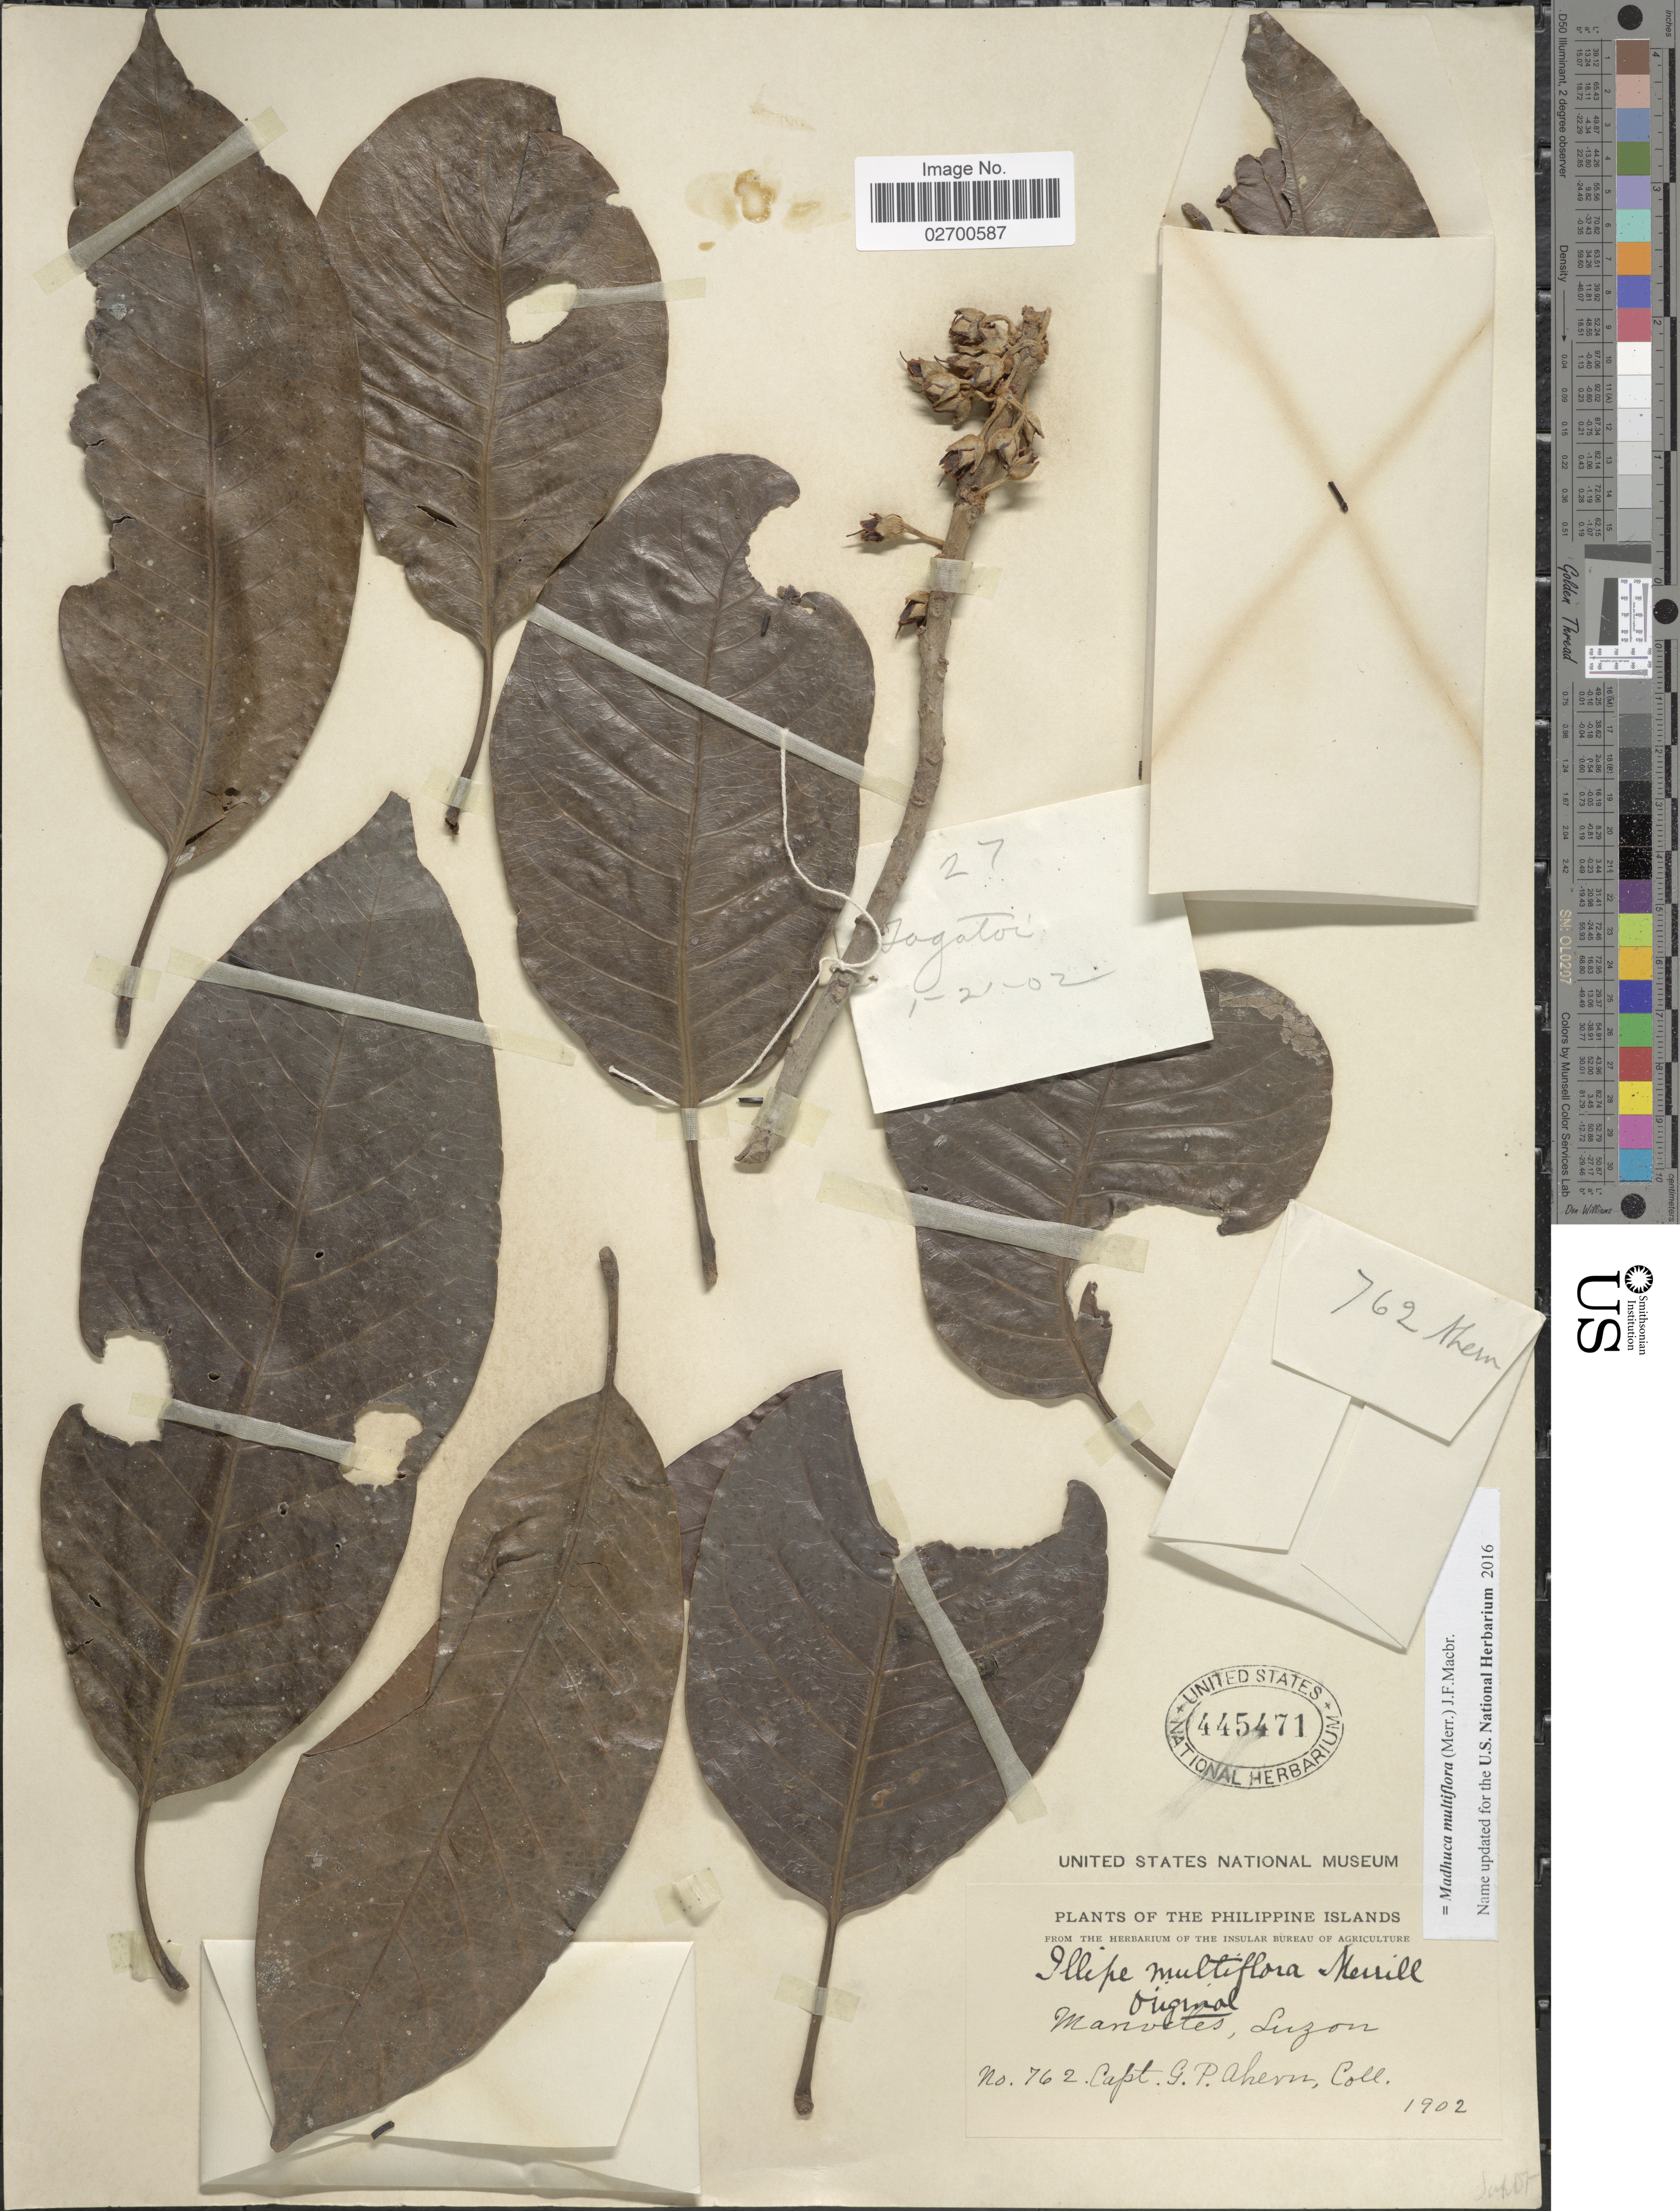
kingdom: Plantae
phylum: Tracheophyta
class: Magnoliopsida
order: Ericales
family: Sapotaceae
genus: Madhuca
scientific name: Madhuca multiflora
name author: (Merr.) J.F. Macbr.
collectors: G. Ahern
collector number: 762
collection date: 1902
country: Philippines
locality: Manveles , Luzon.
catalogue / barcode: US 445471